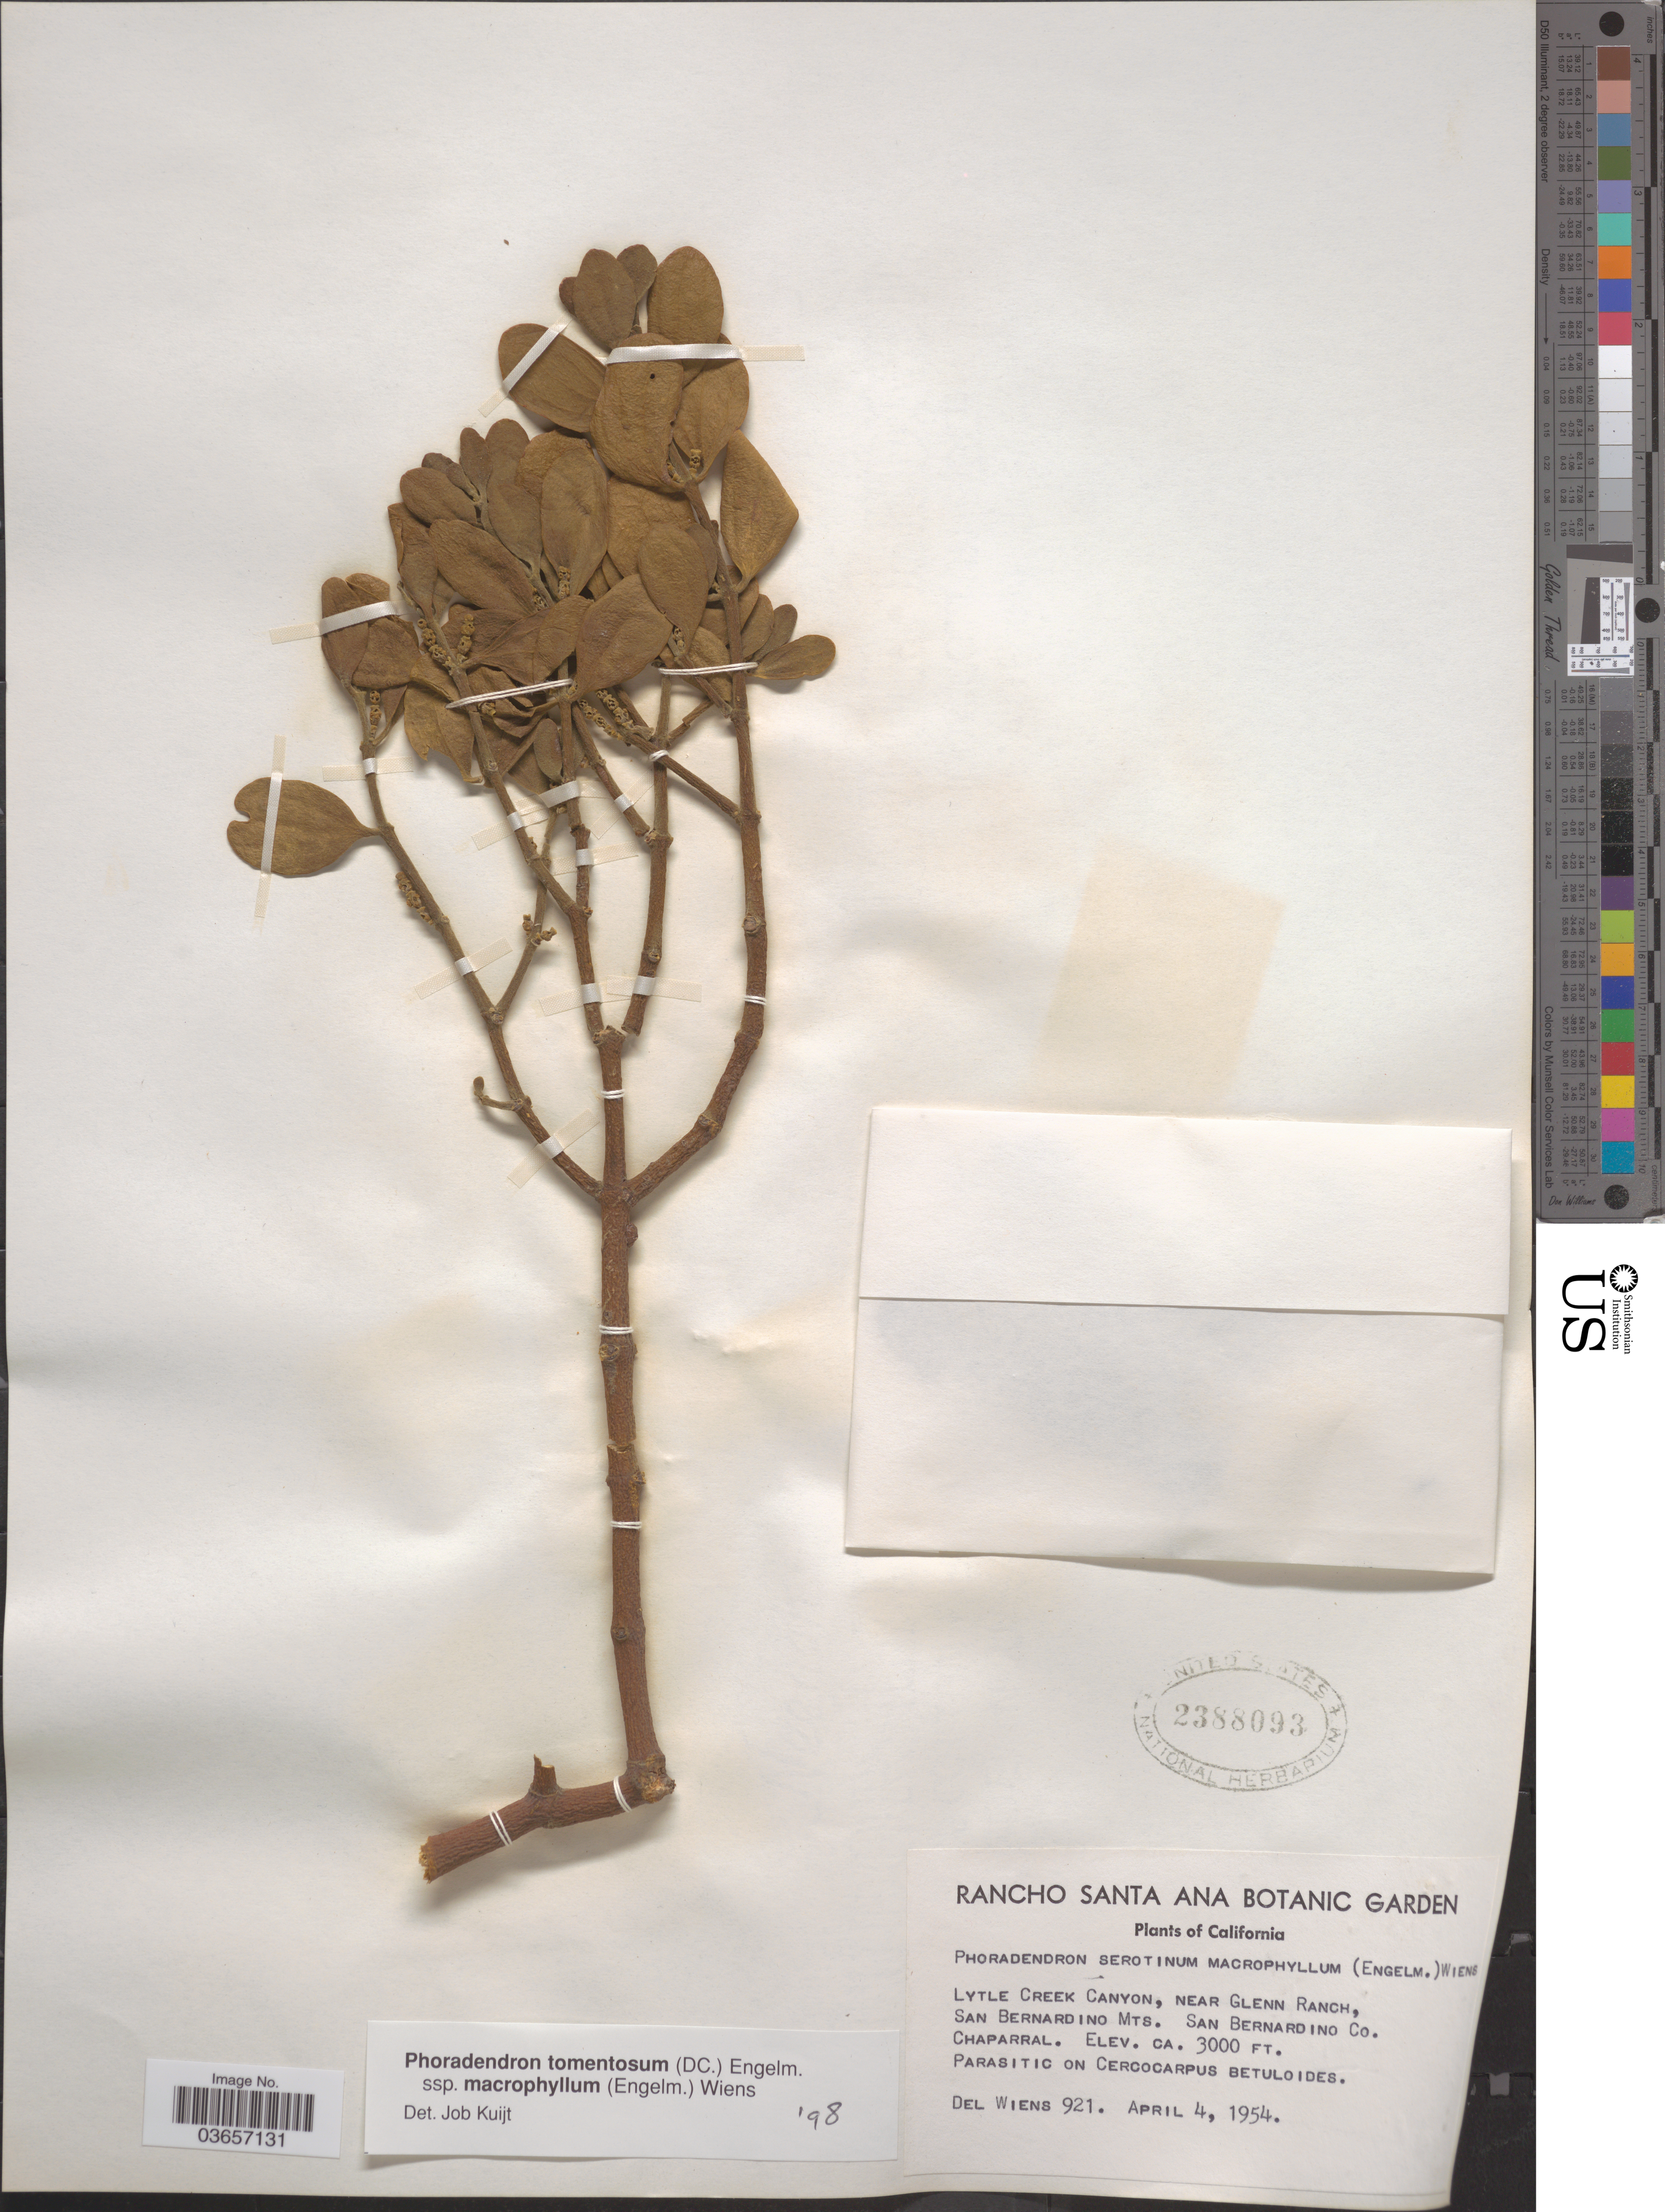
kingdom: Plantae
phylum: Tracheophyta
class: Magnoliopsida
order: Santalales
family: Viscaceae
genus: Phoradendron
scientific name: Phoradendron tomentosum subsp. macrophyllum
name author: DC.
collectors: D. Wiens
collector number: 921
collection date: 1954-04-04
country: United States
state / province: California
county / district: San Bernardino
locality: Lytle Creek Canyon, near Glenn Ranch, San Bernardino Mts. San Bernardino Co.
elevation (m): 914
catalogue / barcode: US 2388093